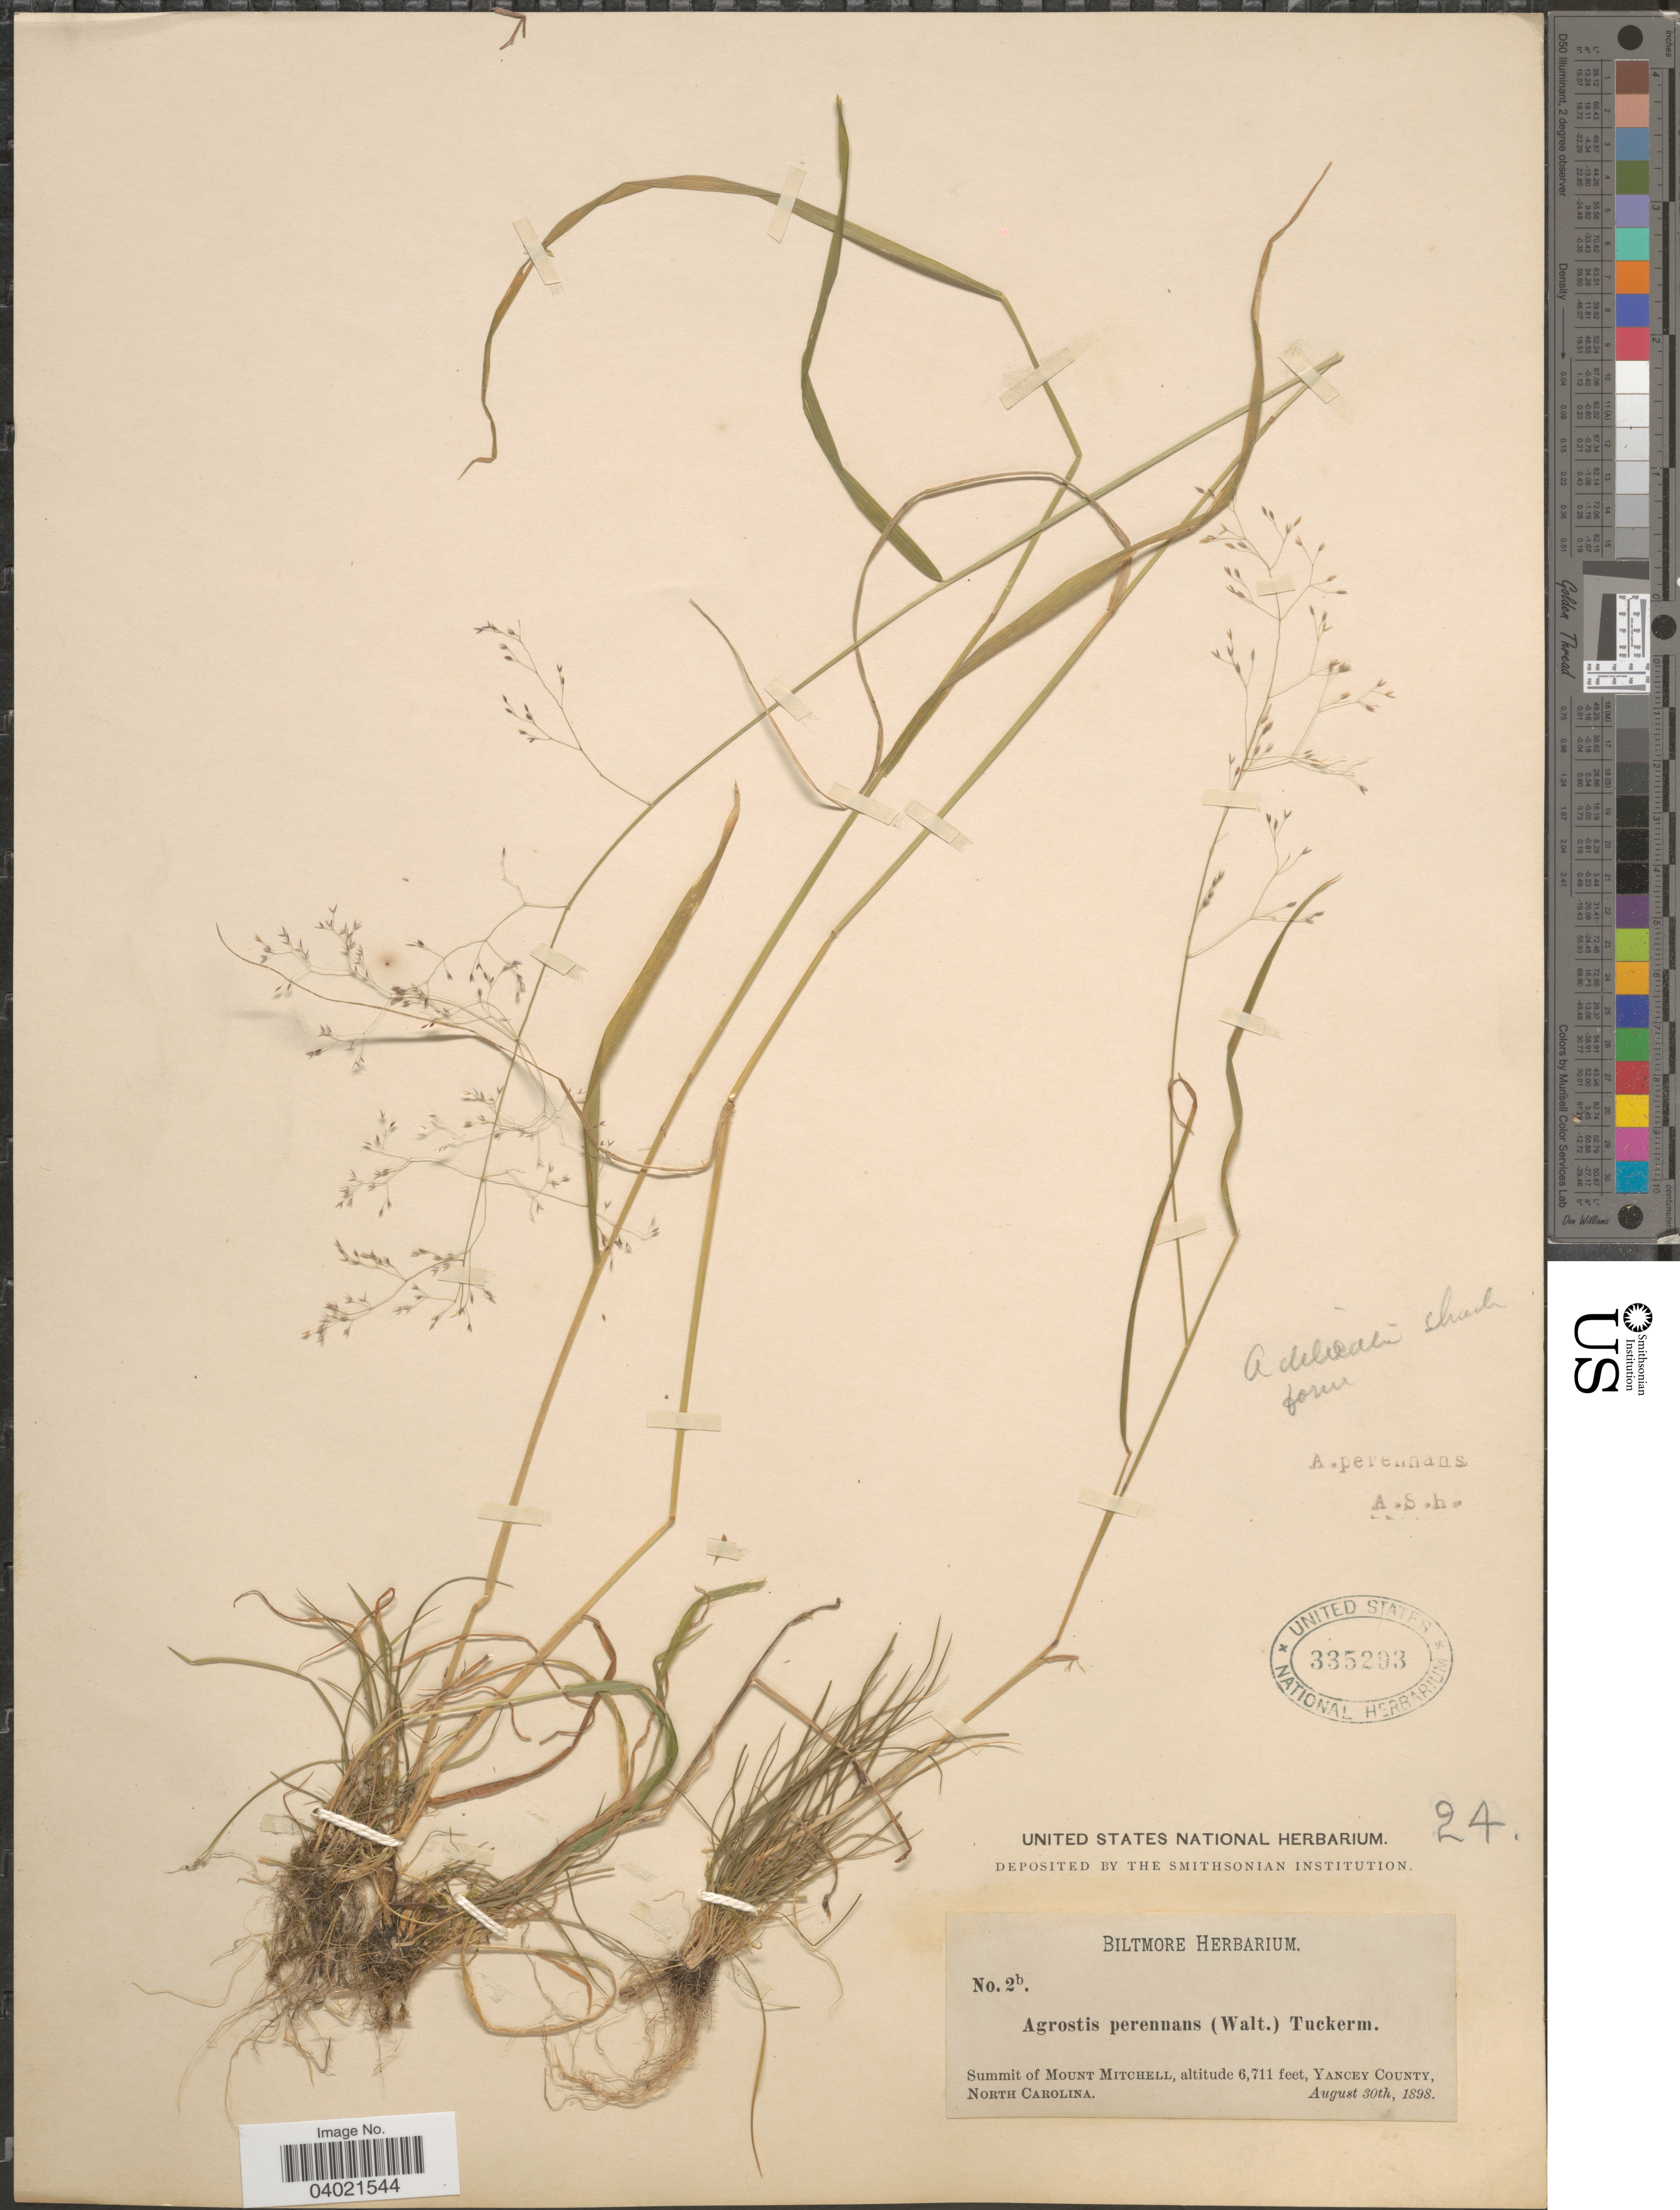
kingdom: Plantae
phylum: Tracheophyta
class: Liliopsida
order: Poales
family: Poaceae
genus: Agrostis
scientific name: Agrostis perennans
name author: (Walter) Tuck.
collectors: ex herb. Biltmore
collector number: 2b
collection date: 1898-08-30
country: United States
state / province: North Carolina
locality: Summit of Mount Mitchell, Yancey County.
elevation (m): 2046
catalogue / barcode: US 335293